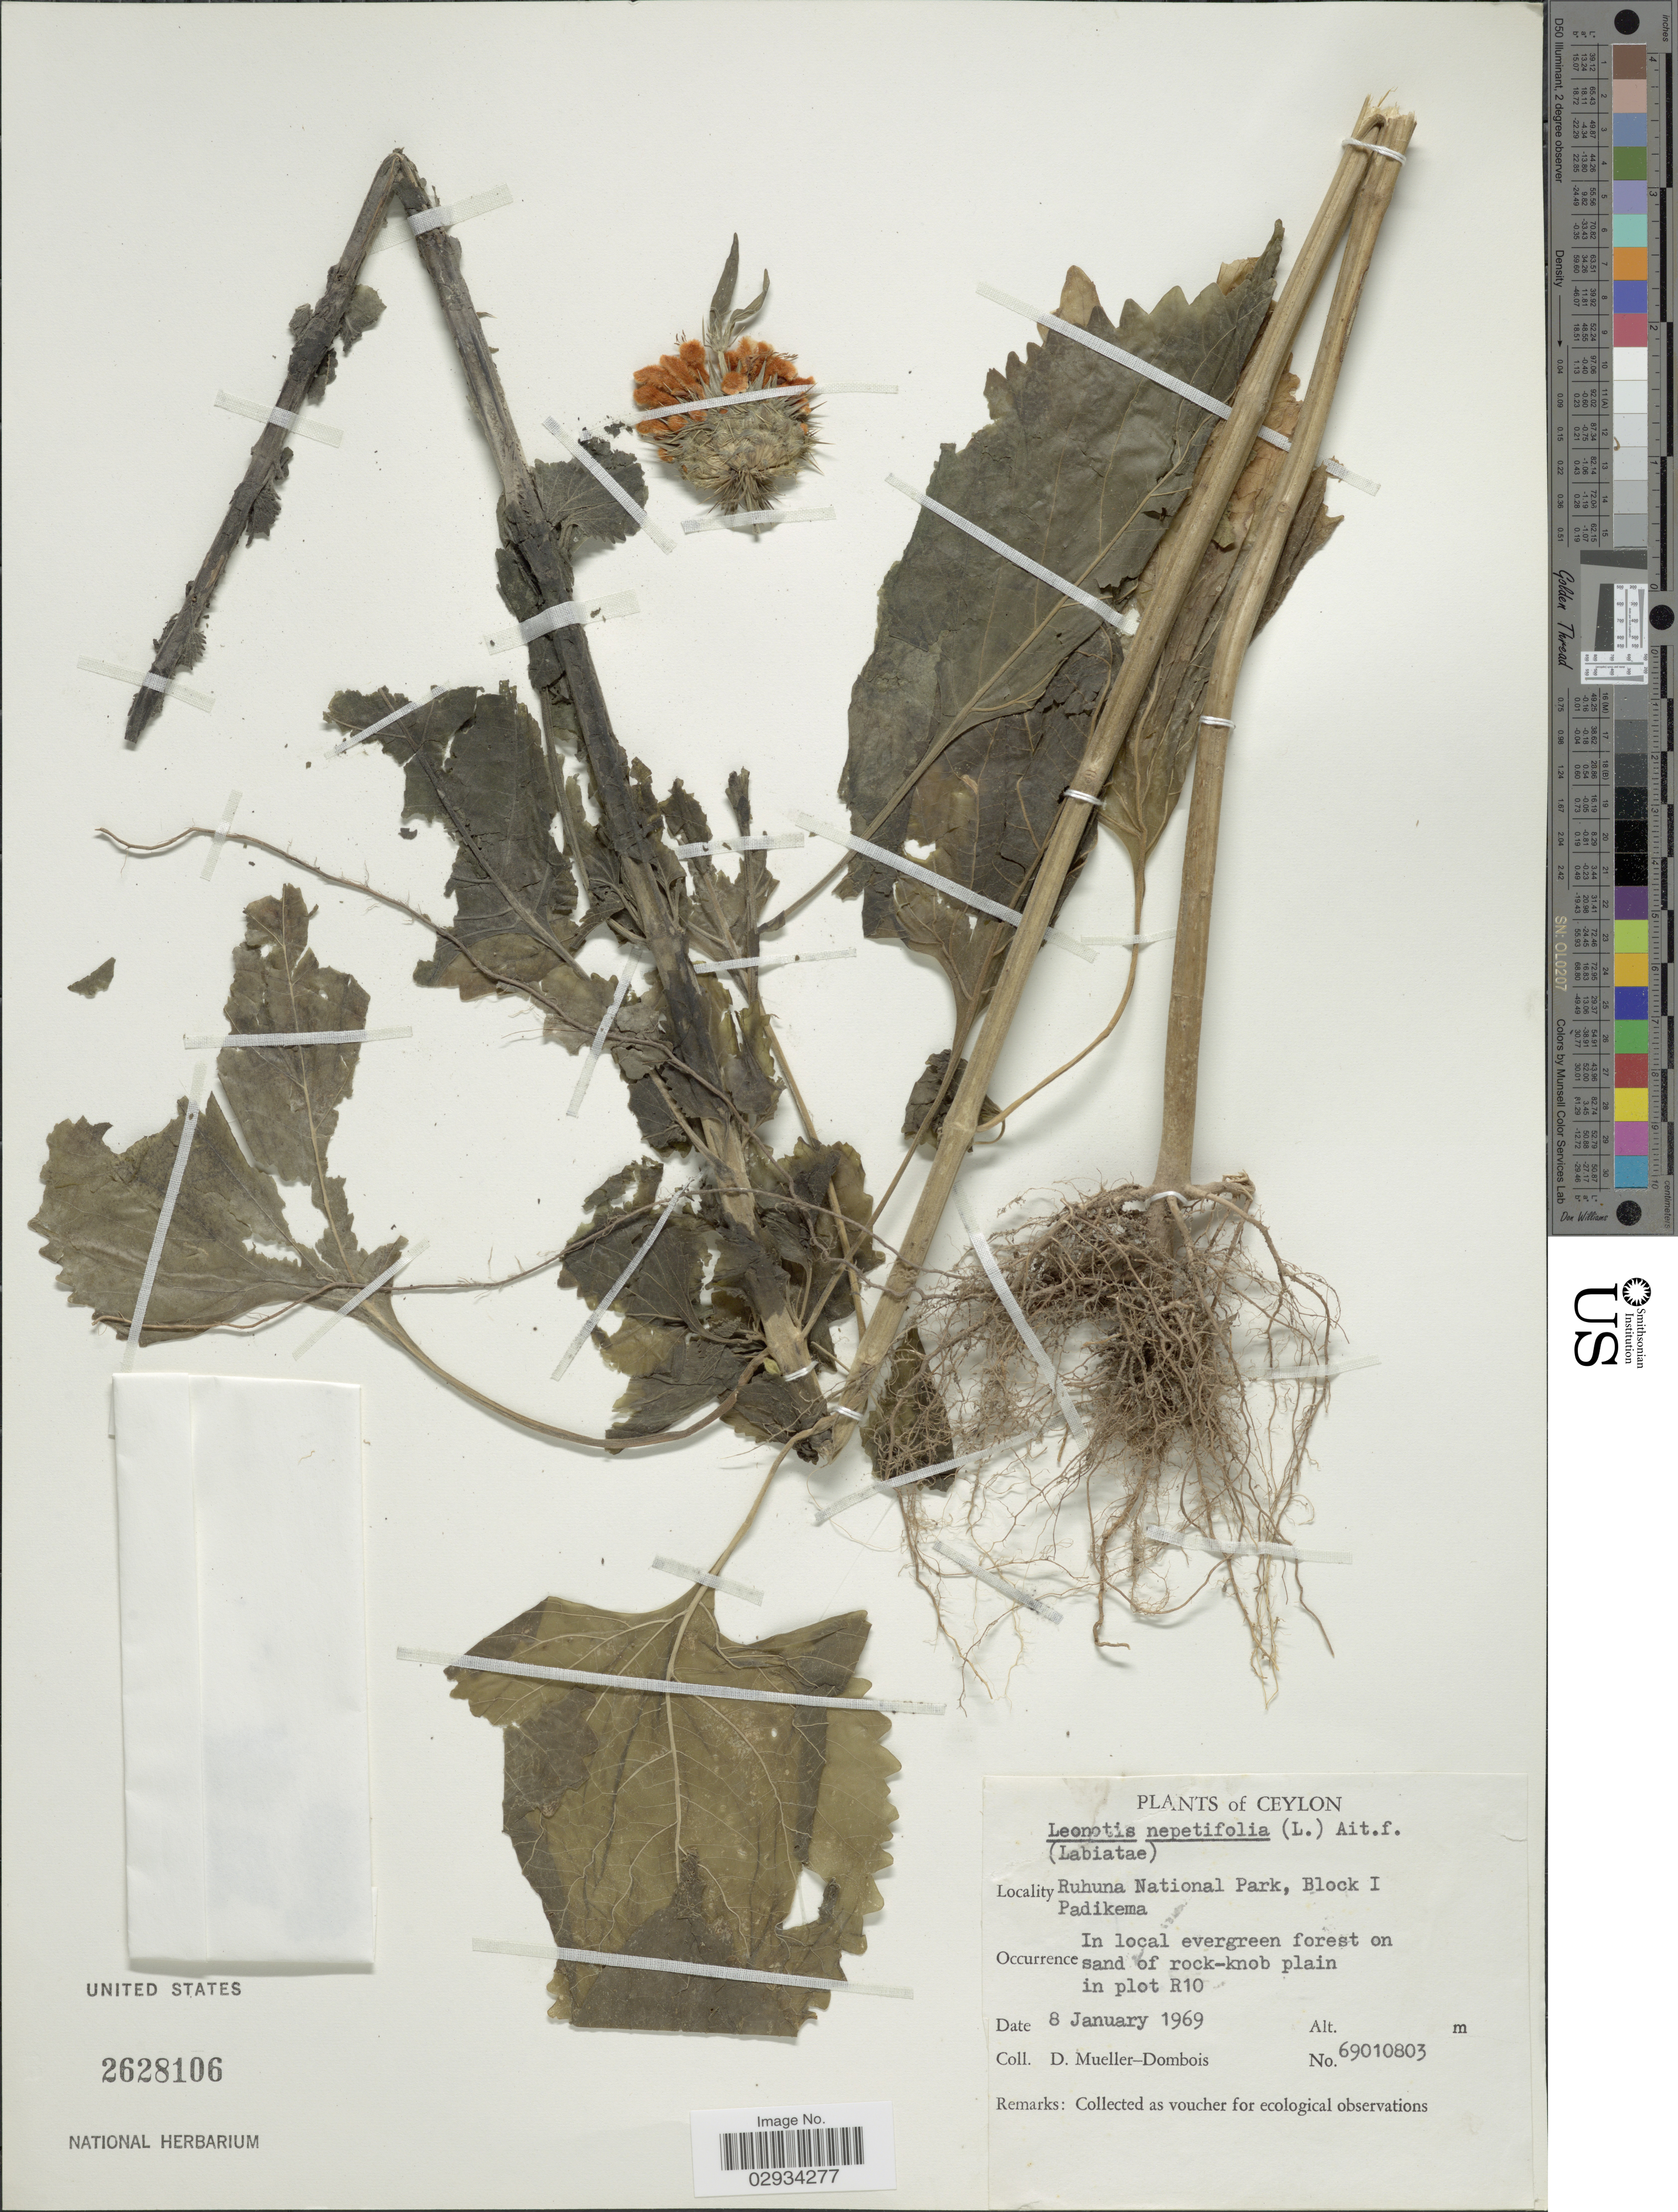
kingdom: Plantae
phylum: Tracheophyta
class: Magnoliopsida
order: Lamiales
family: Lamiaceae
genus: Leonotis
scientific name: Leonotis nepetifolia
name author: (L.) R. Br.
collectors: D. Mueller-Dombois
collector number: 69010803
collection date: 1969-01-08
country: Sri Lanka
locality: Ceylon. Ruhuna National Park, Block I Padikema. In local evergreen forest on sand of rock-knob plain in plot R10.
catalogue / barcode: US 2628106